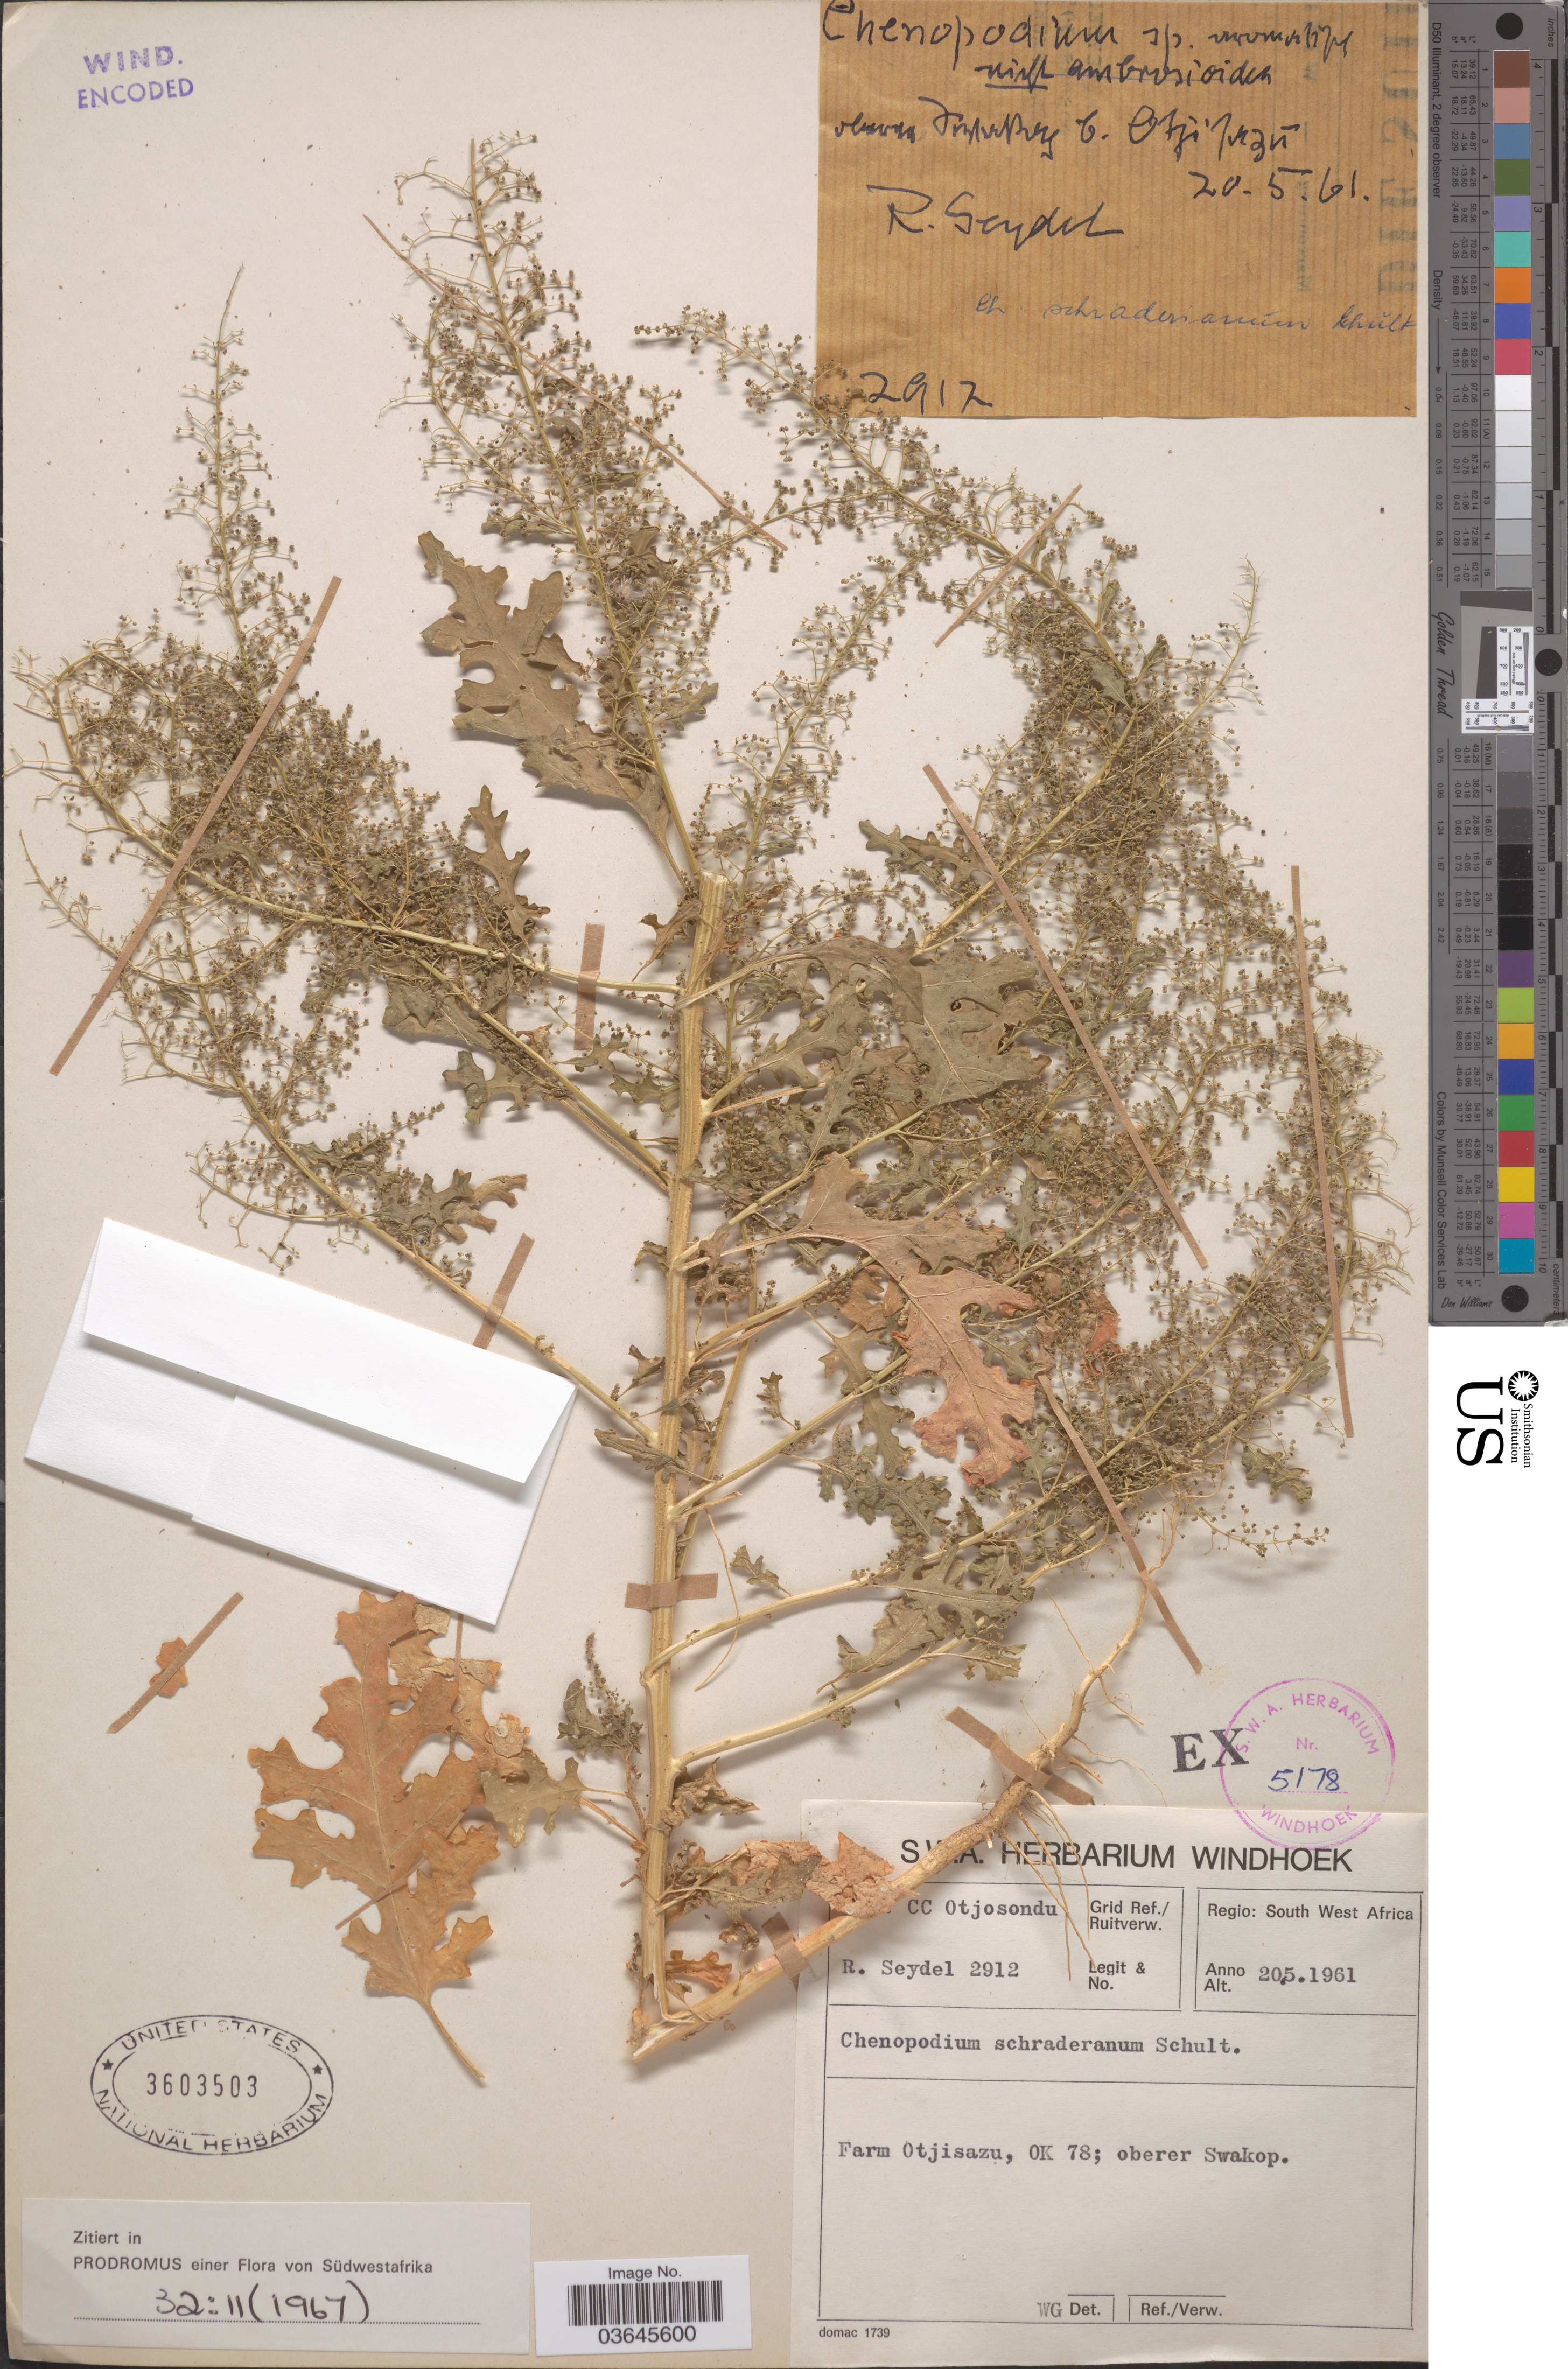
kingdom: Plantae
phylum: Tracheophyta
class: Magnoliopsida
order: Caryophyllales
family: Amaranthaceae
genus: Chenopodium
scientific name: Chenopodium schraderianum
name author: Schult.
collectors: R. Seydel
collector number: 2912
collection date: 1961-05-20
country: Namibia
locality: [illegible text] CC Otjosondu Grid Ref./Ruitverw., Regio: South West Africa. Farm Otjisazu, OK 78; oberer Swakop.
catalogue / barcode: US 3603503